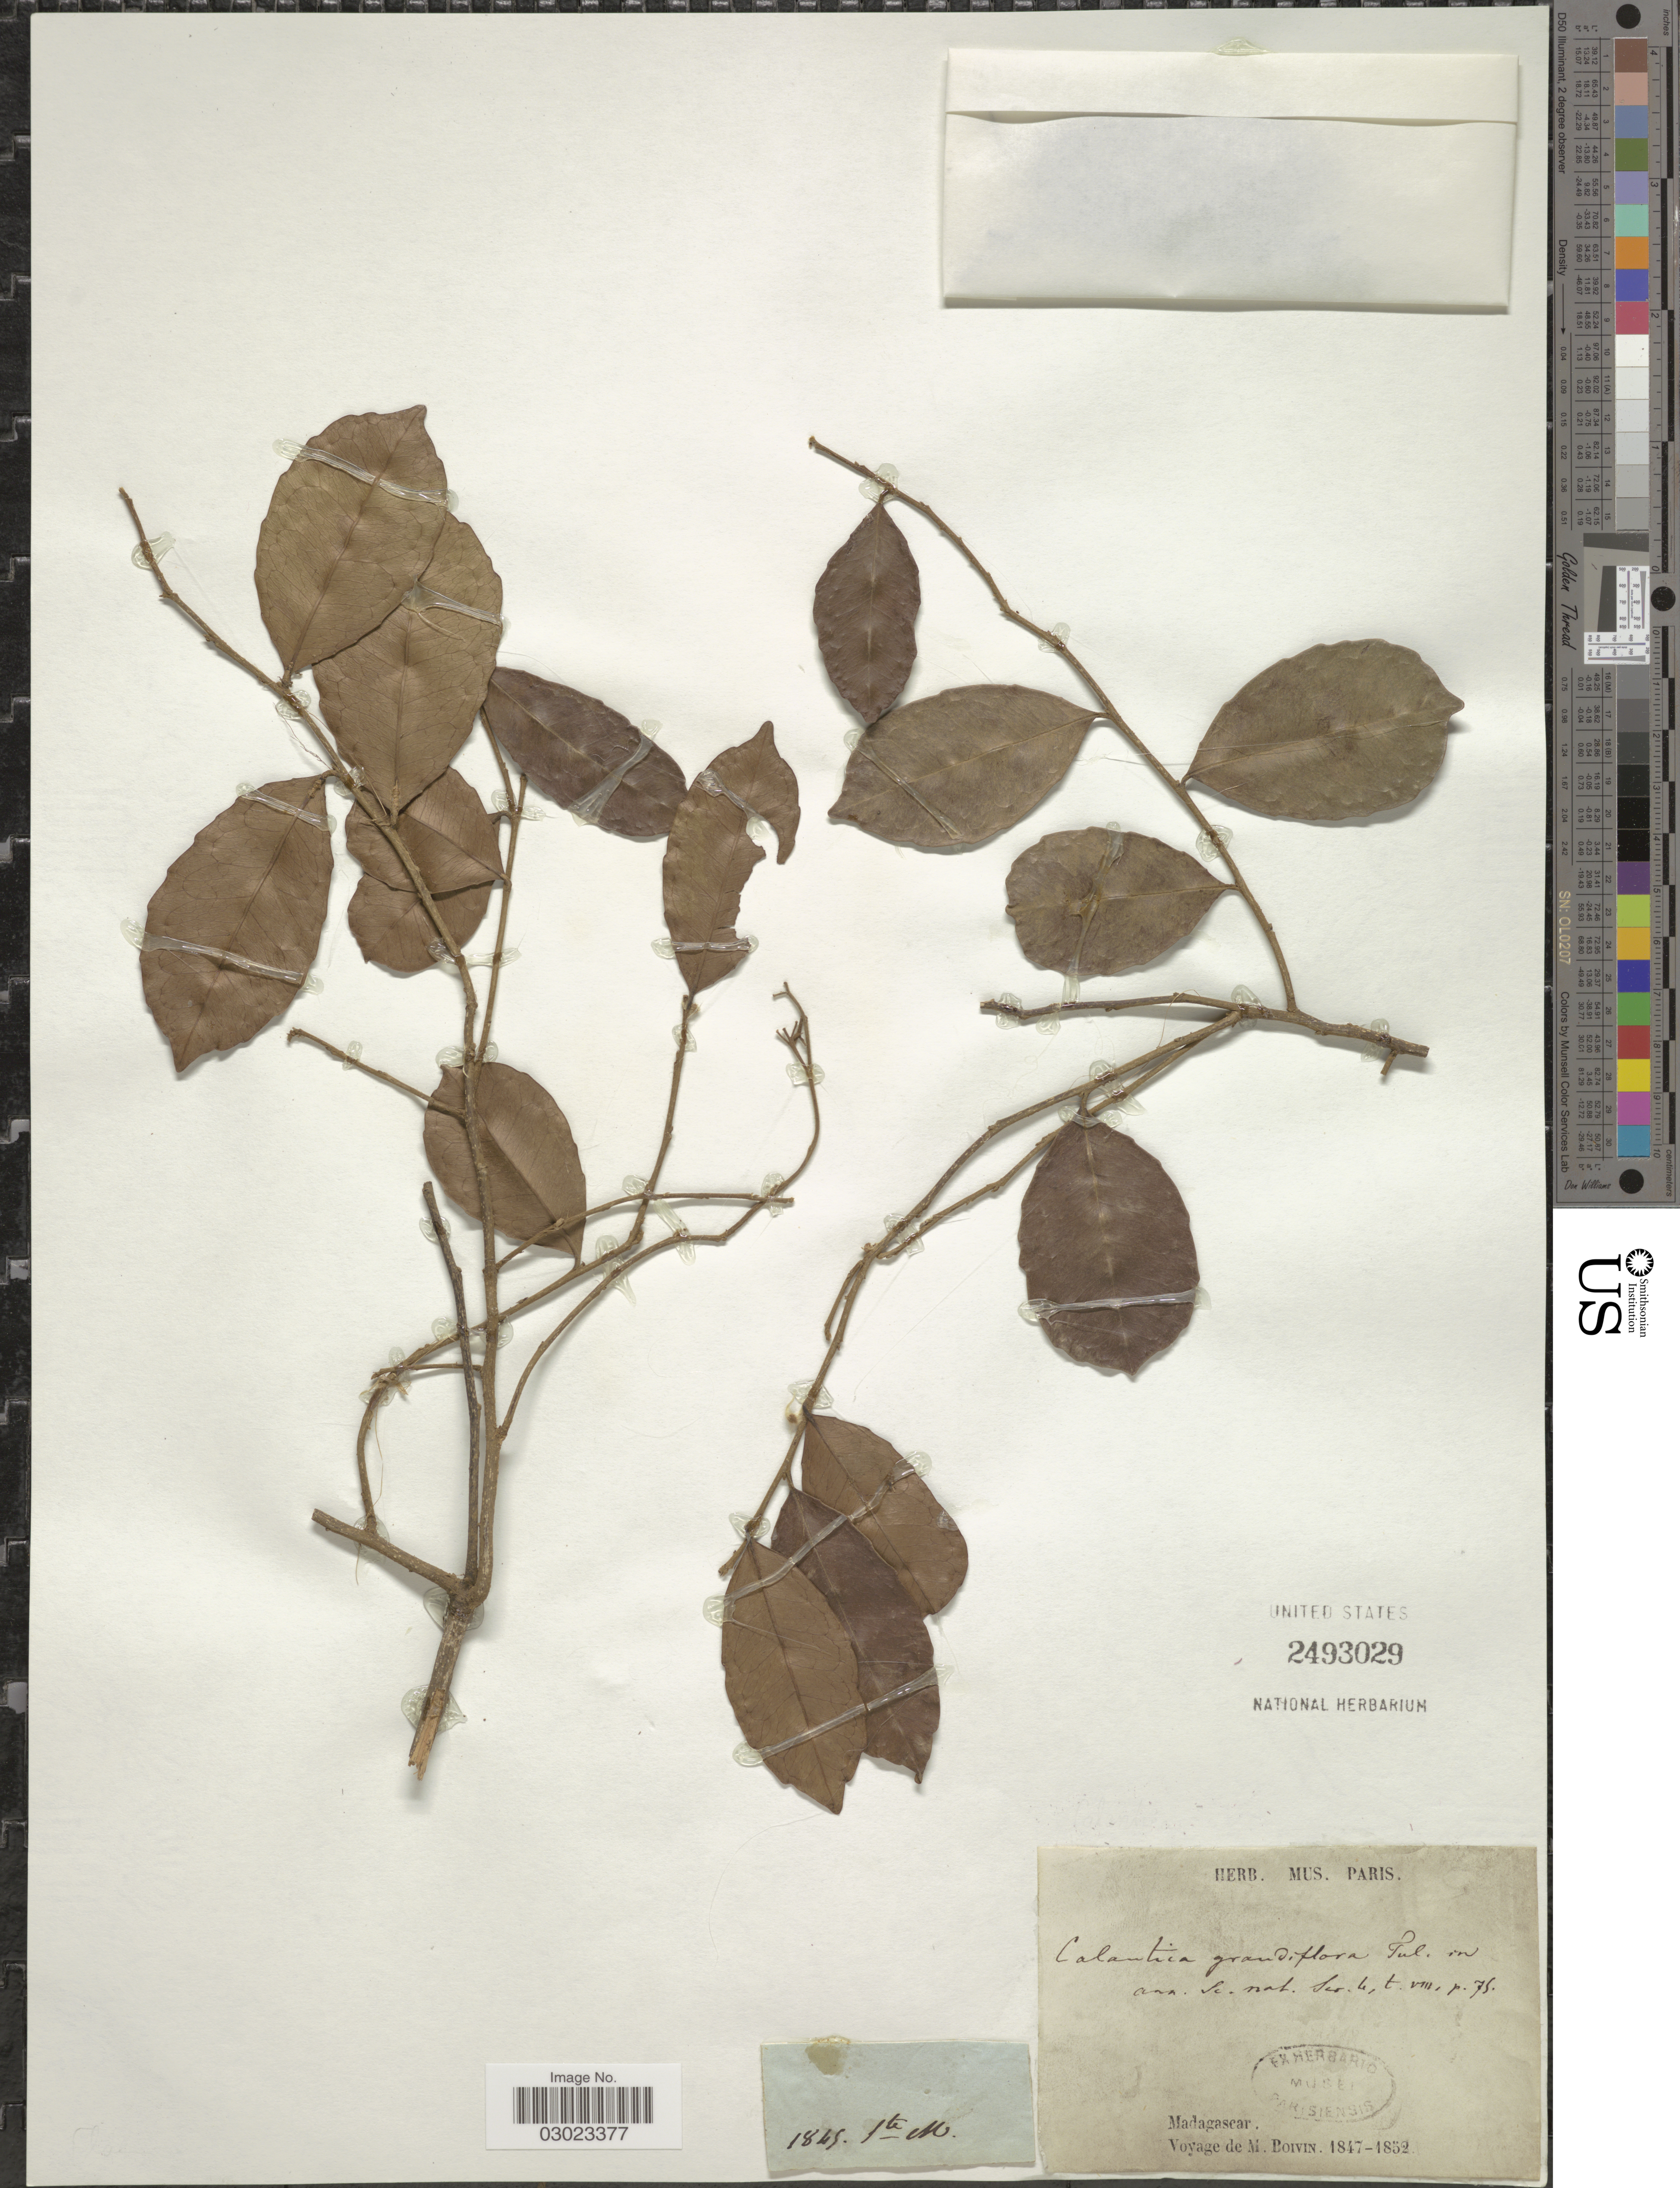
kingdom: Plantae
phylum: Tracheophyta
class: Magnoliopsida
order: Malpighiales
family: Salicaceae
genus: Calantica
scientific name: Calantica grandiflora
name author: Jaub. ex Tul.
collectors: M. Boivin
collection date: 1847/1852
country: Madagascar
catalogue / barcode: US 2493029